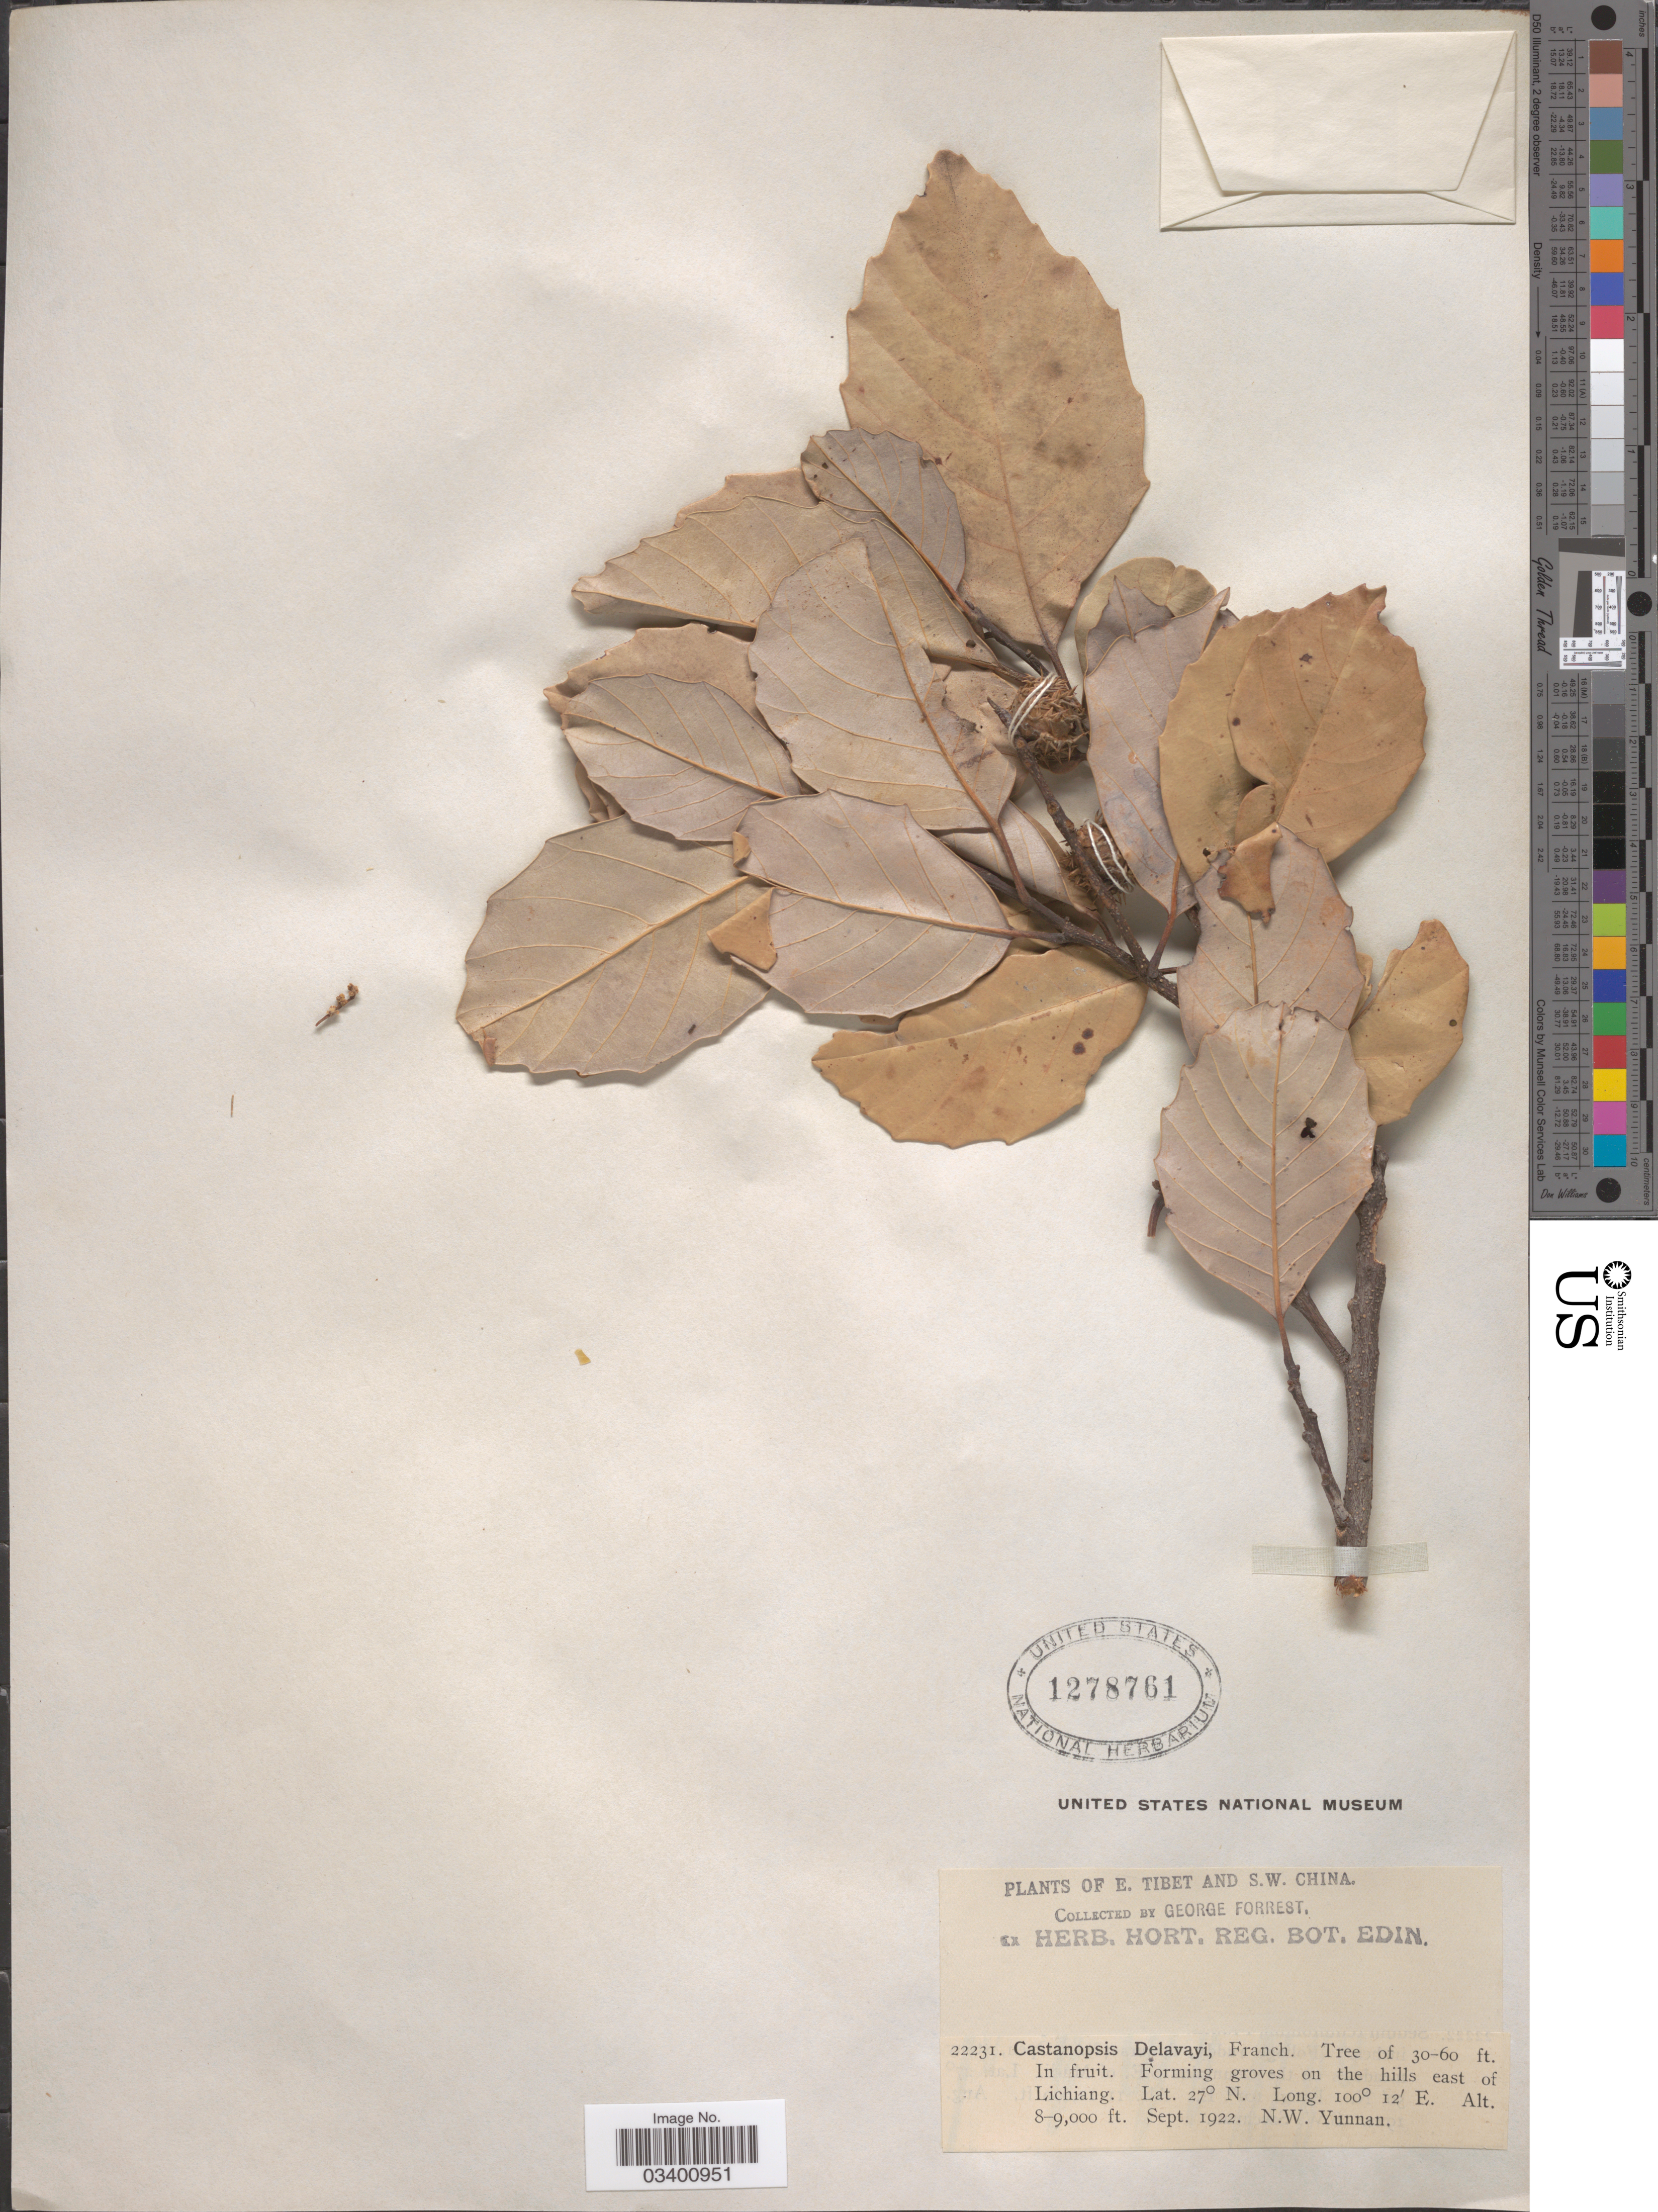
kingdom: Plantae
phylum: Tracheophyta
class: Magnoliopsida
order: Fagales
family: Fagaceae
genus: Castanopsis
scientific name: Castanopsis delavayi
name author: Franch.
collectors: G. Forrest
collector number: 22231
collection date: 1922-09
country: China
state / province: Yunnan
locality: E. Tibet and S.W. China. Froming groves on the hills east of Lichiang. N.W. Yunnan.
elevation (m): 2438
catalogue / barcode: US 1278761